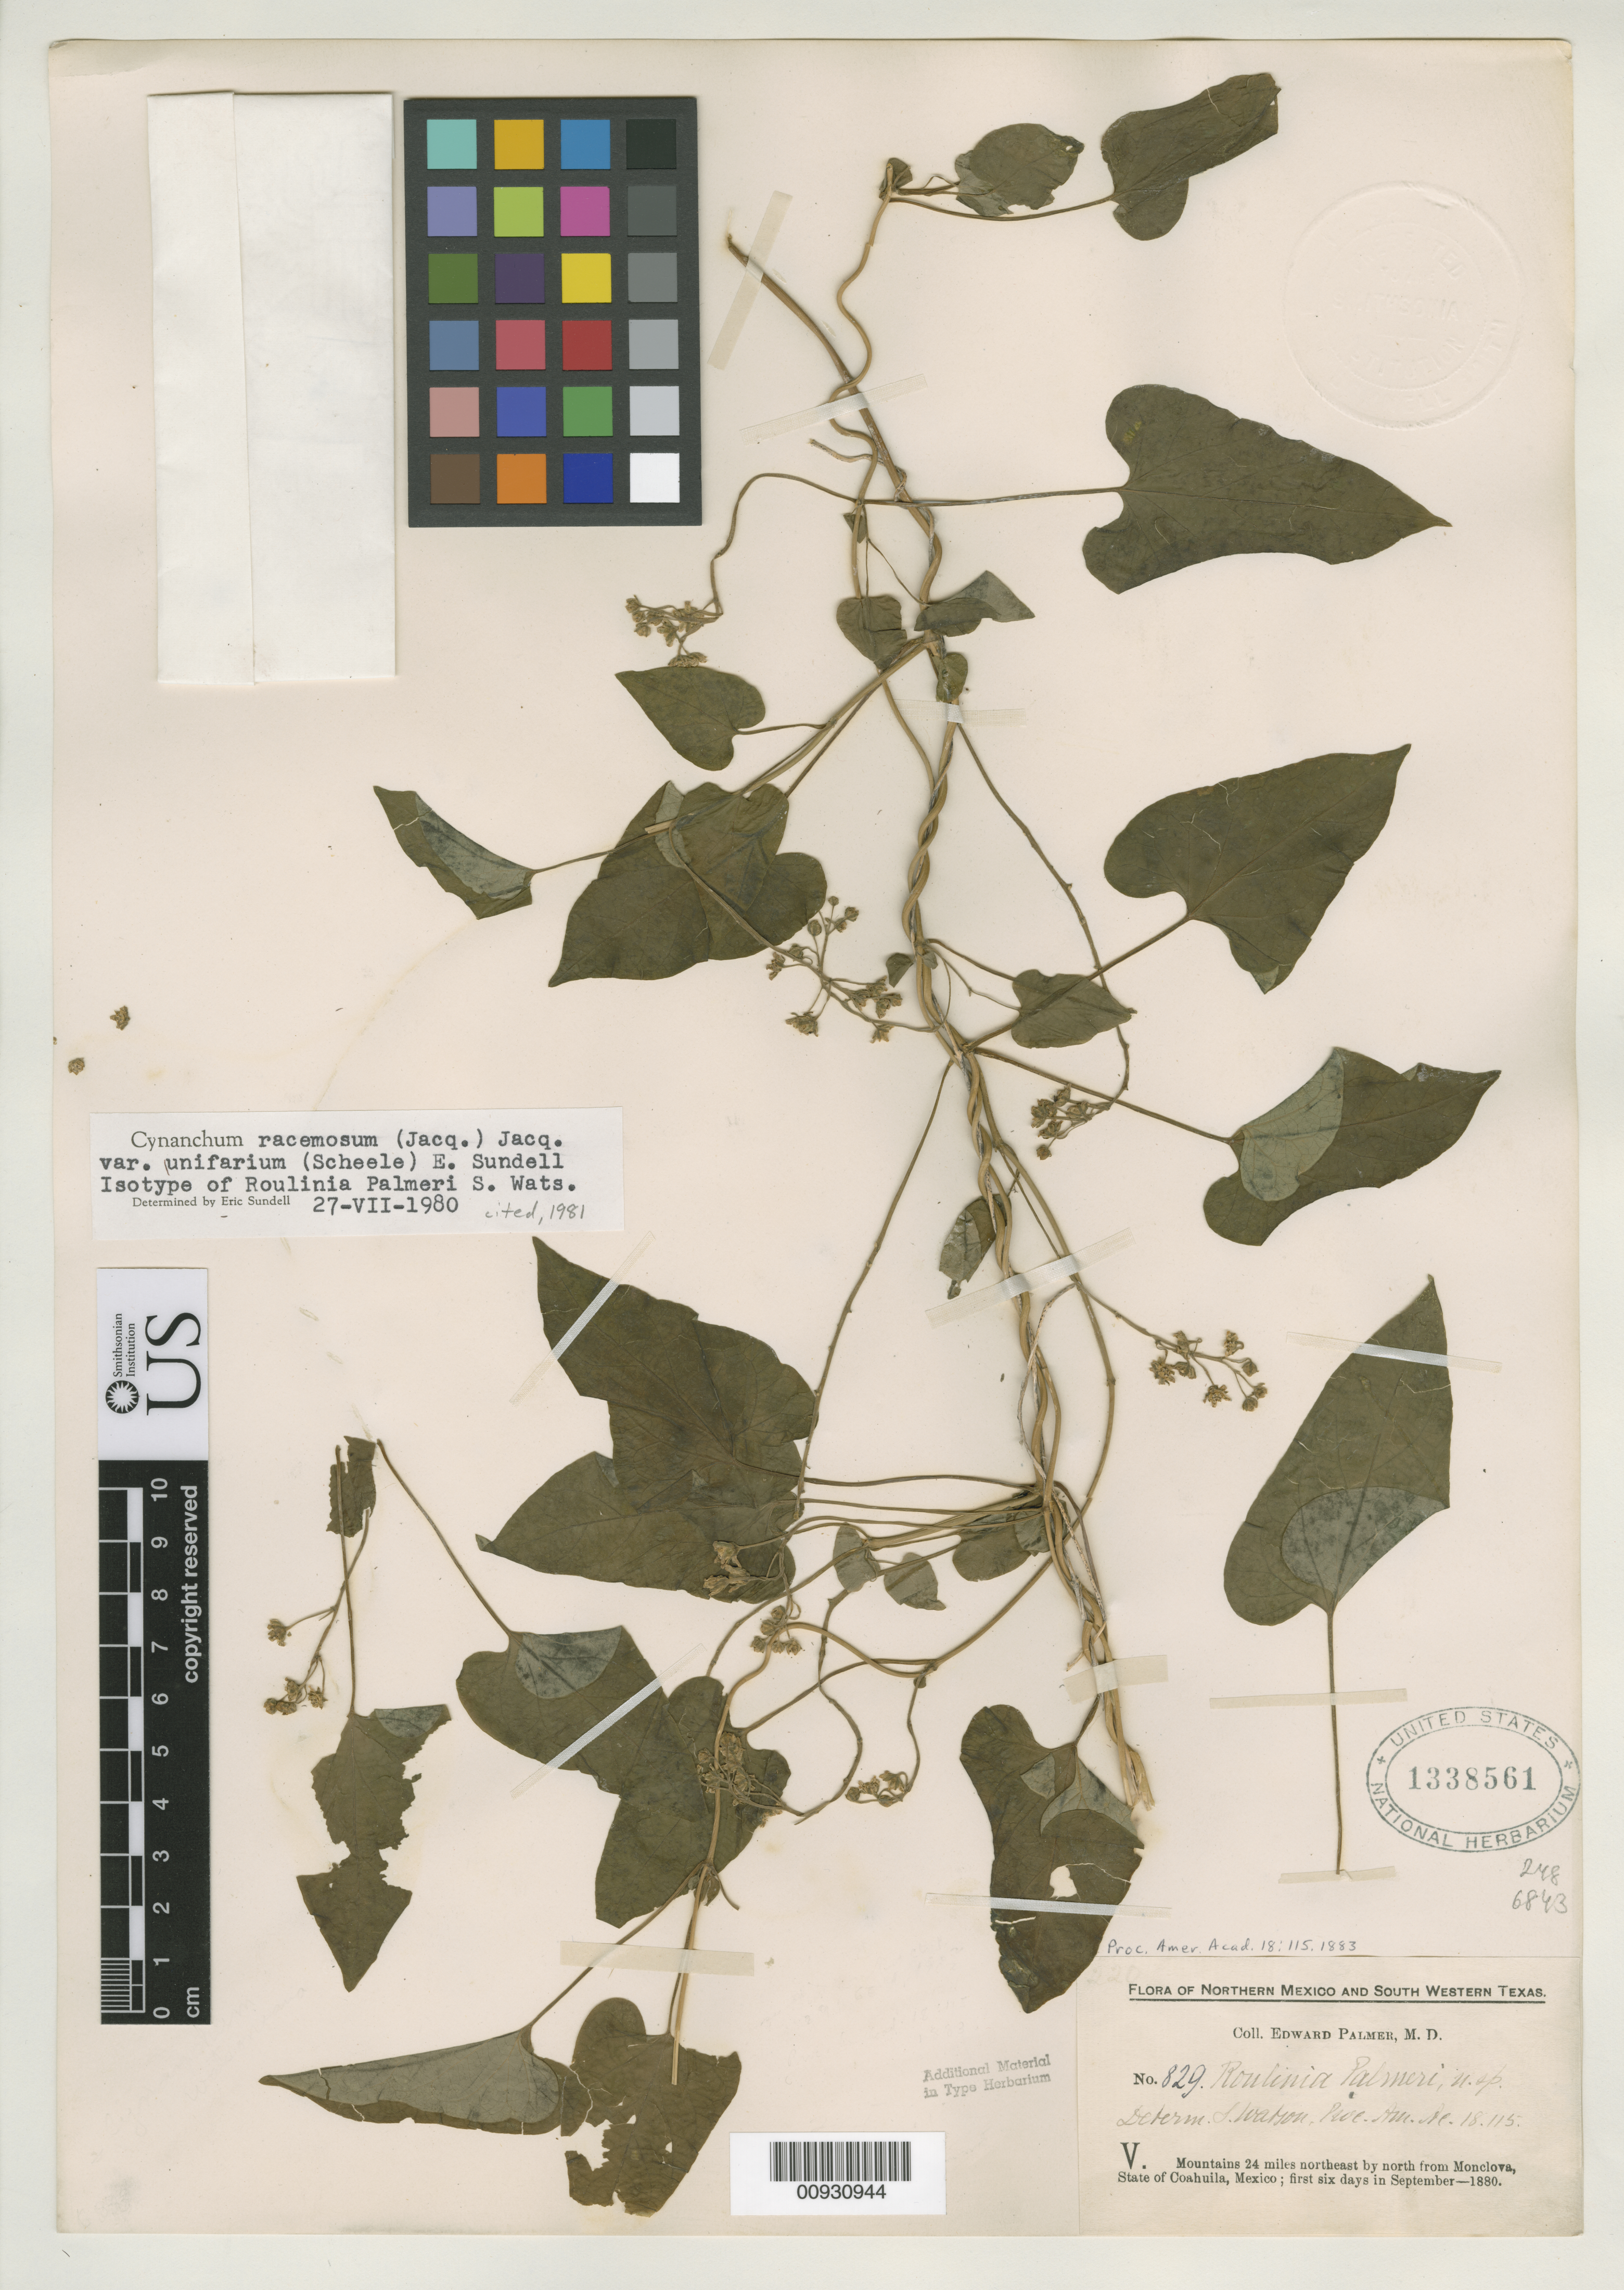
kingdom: Plantae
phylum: Tracheophyta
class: Magnoliopsida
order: Gentianales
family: Apocynaceae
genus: Roulinia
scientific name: Roulinia palmeri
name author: S. Watson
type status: Isotype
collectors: E. Palmer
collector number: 829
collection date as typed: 01 Sep 1880 to 06 Sep 1880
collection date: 1880-09-01/1880-09-06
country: Mexico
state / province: Coahuila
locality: Mountains 24 miles NE by N from Monclova.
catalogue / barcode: US 1338561